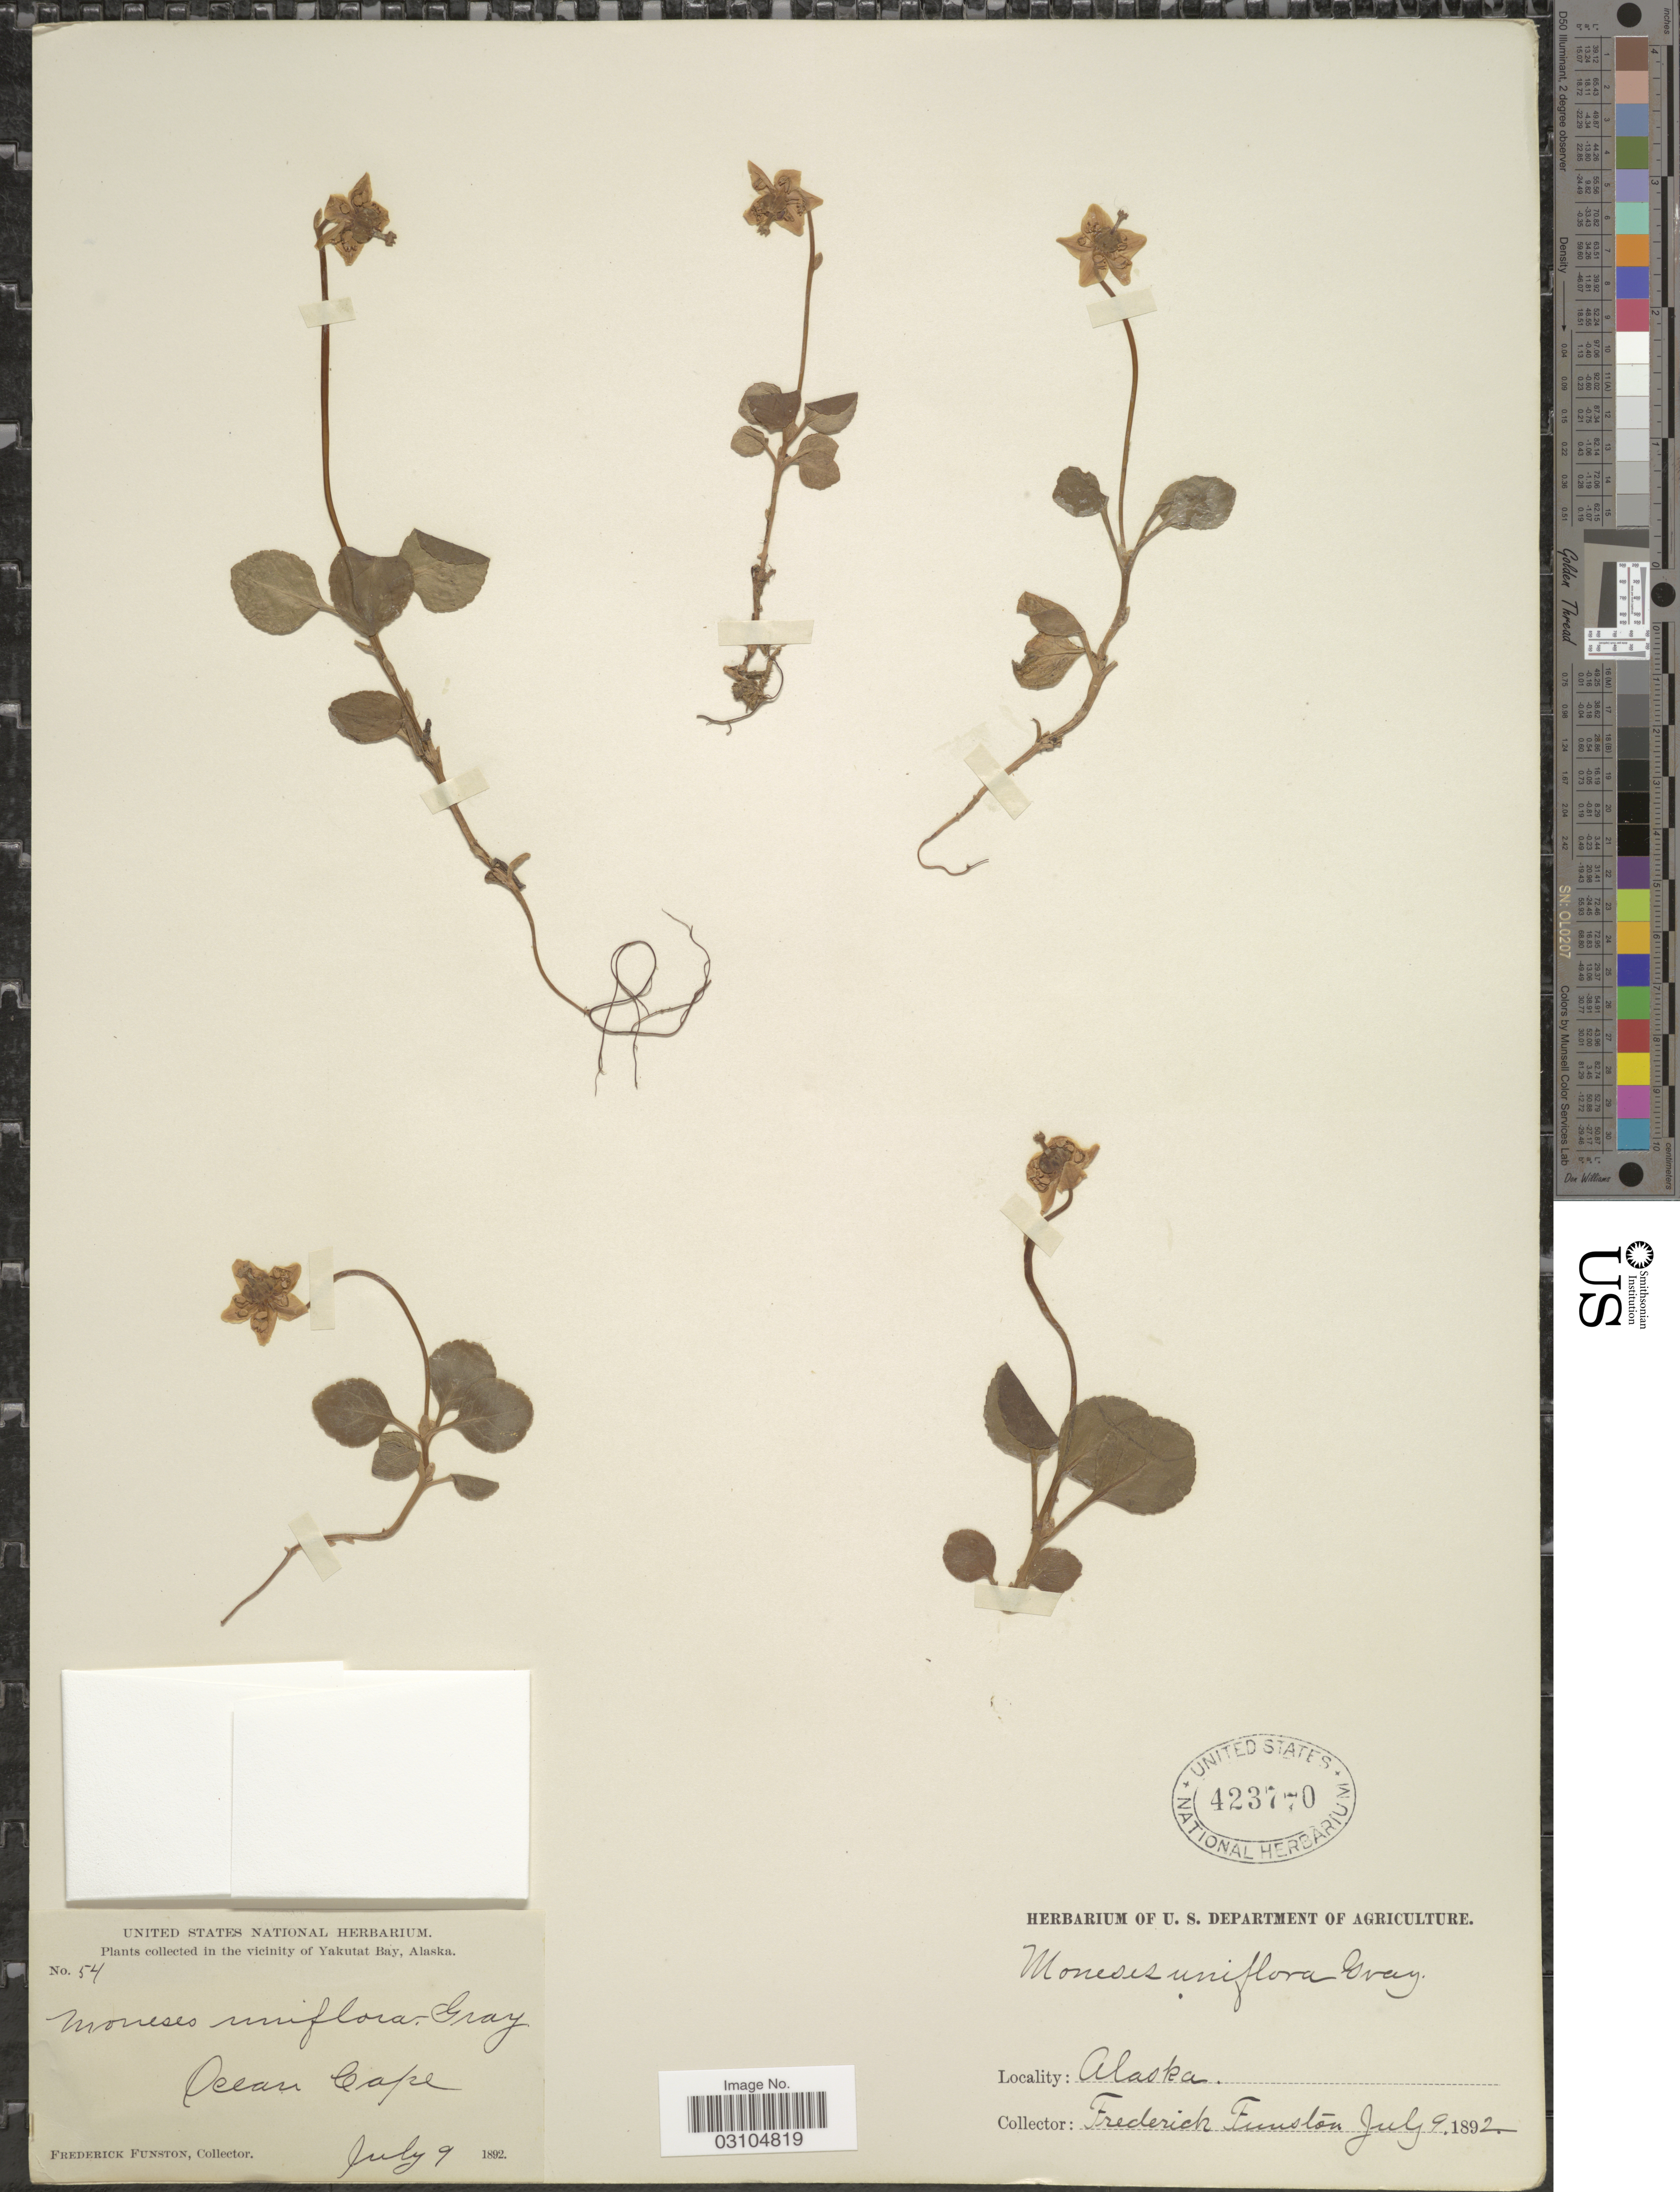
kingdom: Plantae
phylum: Tracheophyta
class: Magnoliopsida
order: Ericales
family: Ericaceae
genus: Moneses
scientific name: Moneses uniflora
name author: (L.) A. Gray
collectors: F. Funston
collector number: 54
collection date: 1892-07-09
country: United States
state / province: Alaska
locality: In the vicinity of Yakutat Bay. Ocean Cape.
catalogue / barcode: US 423770